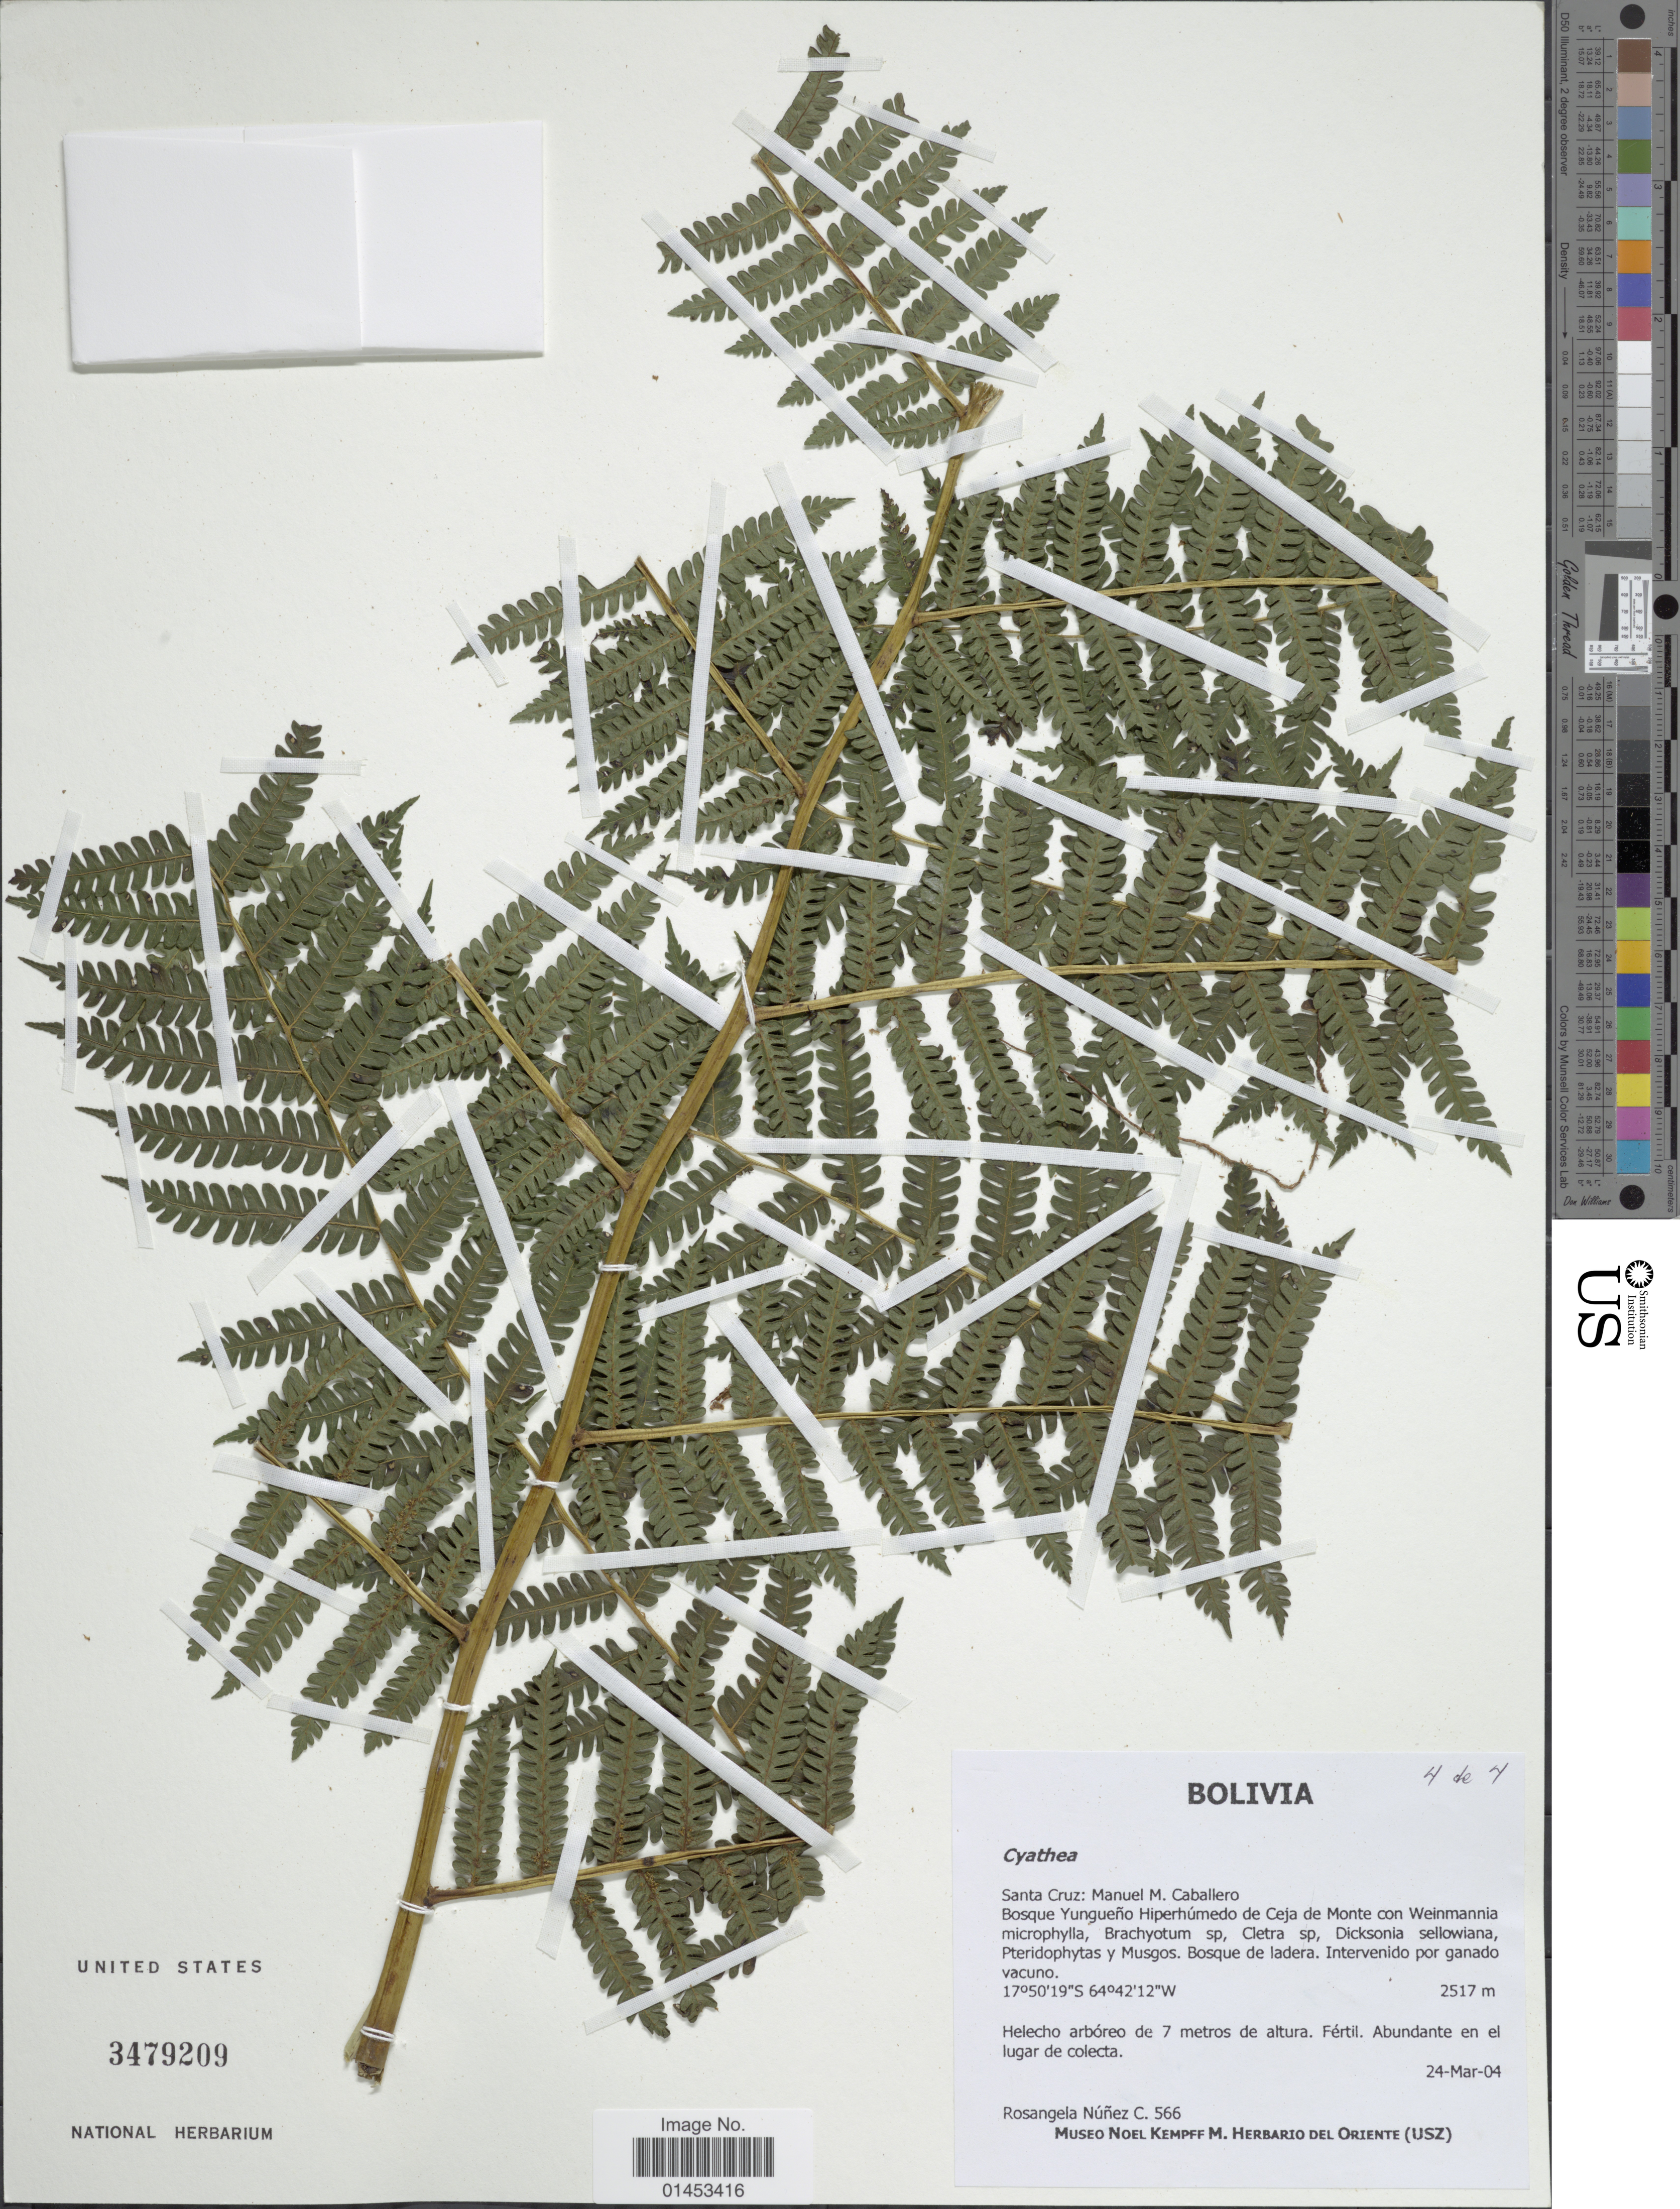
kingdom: Plantae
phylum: Tracheophyta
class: Polypodiopsida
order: Cyatheales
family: Cyatheaceae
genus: Cyathea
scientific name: Cyathea sp.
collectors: R. Núnez Cabrera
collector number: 566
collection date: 2004-03-24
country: Bolivia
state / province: Santa Cruz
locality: Santa Cruz: Manuel M. Caballero, Bosque Yungueno Hiperhumedo de Ceja de Monte con Weinmannia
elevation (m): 2517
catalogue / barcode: US 3479209